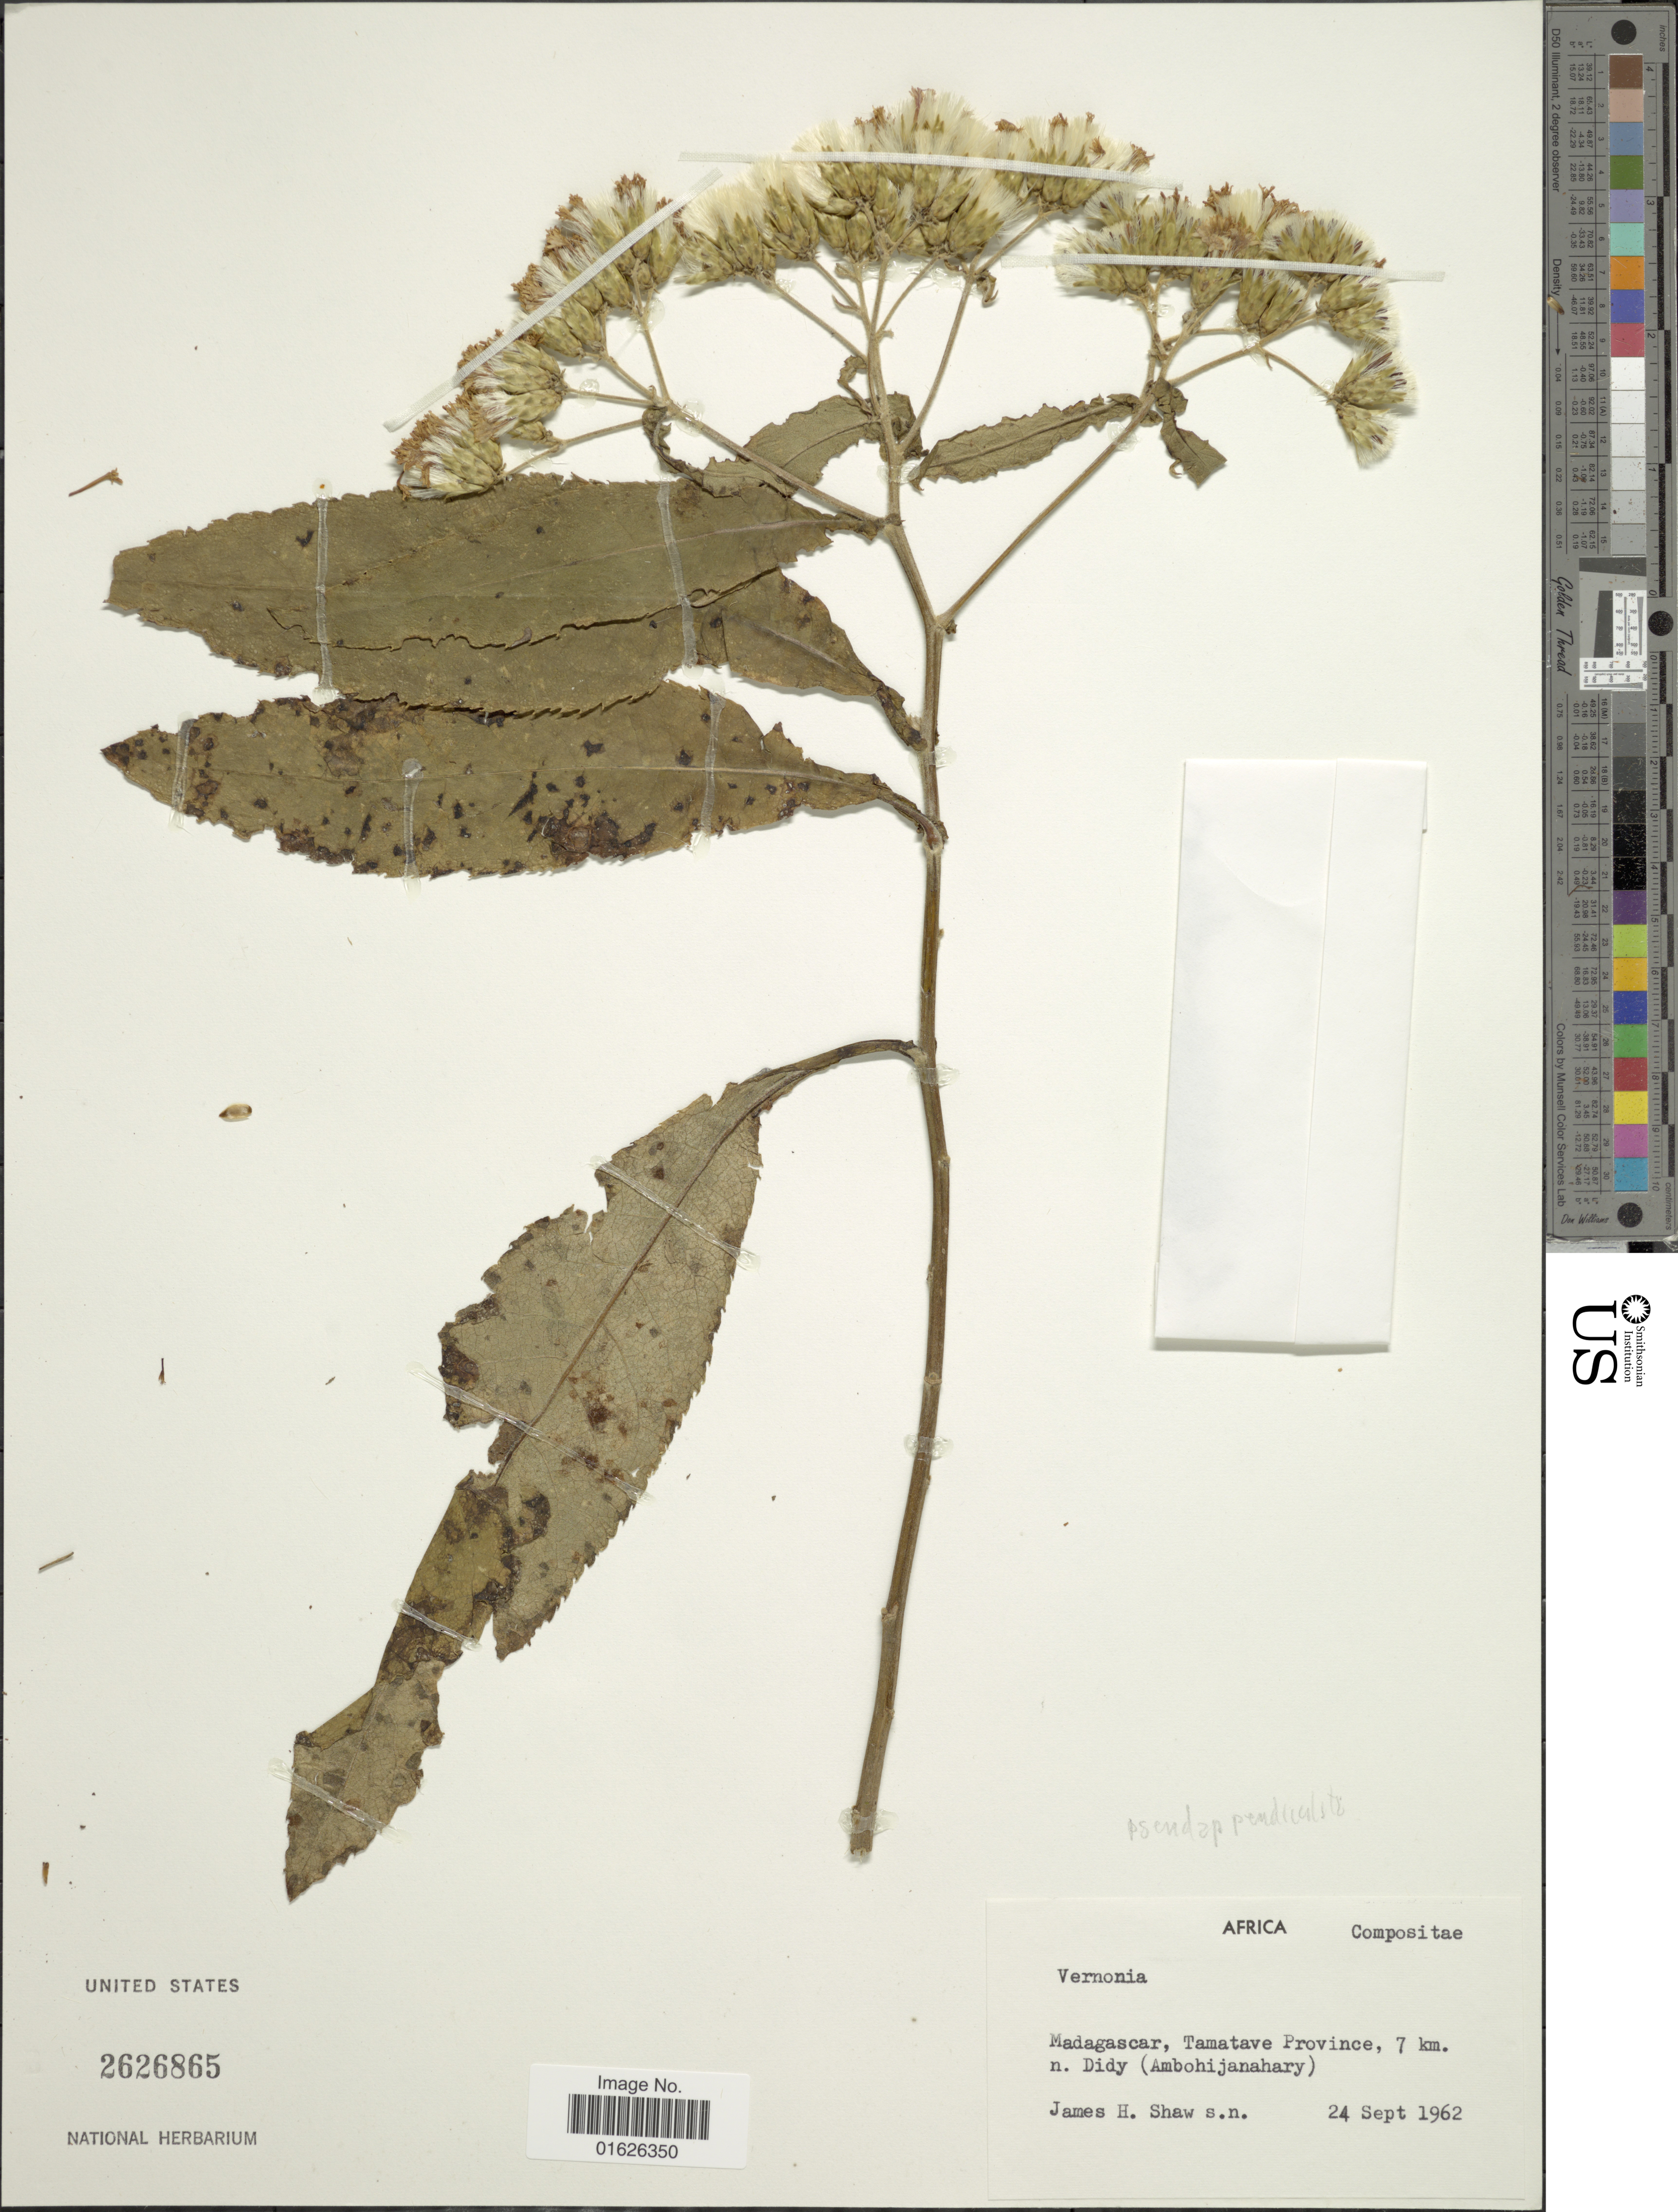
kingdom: Plantae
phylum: Tracheophyta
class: Magnoliopsida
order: Asterales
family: Asteraceae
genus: Gymnanthemum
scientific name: Gymnanthemum appendiculatum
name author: (Less.) H. Rob.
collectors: J. H. Shaw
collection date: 1962-09-24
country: Madagascar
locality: Tamatave Province, 7 km n. Didy ( Ambohijanahaty )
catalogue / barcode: US 2626865